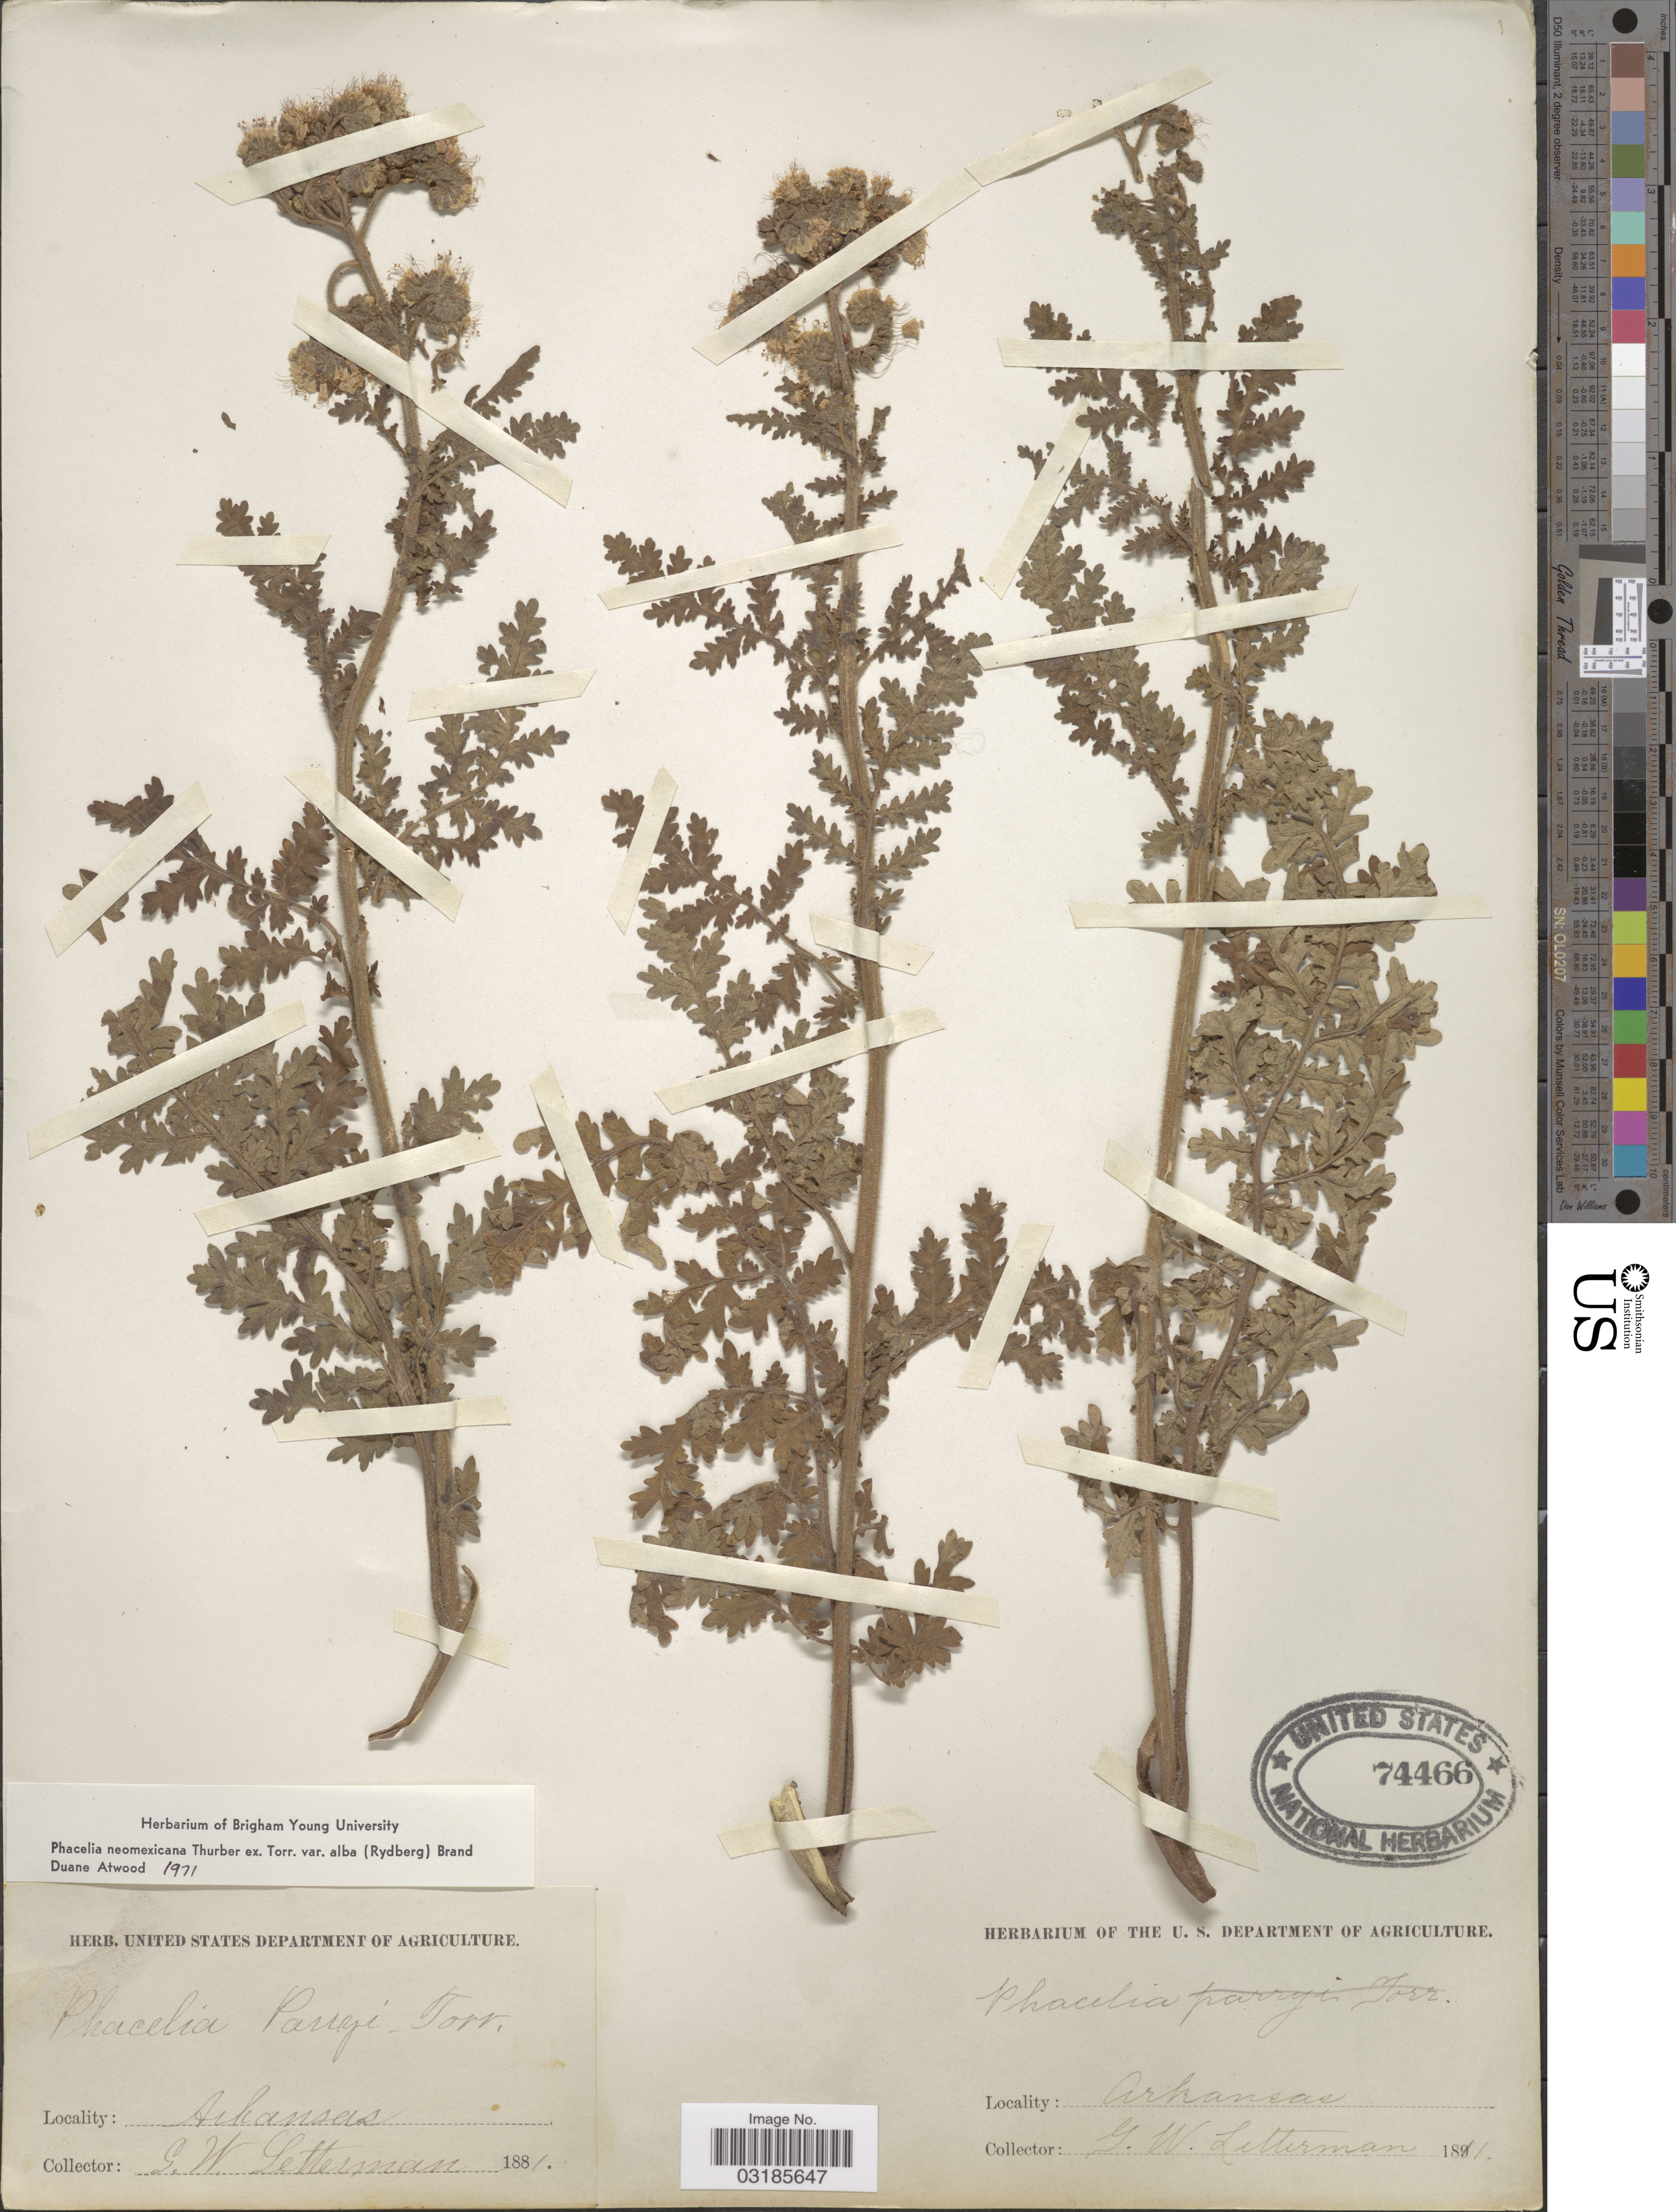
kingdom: Plantae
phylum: Tracheophyta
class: Magnoliopsida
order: Boraginales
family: Hydrophyllaceae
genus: Phacelia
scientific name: Phacelia neomexicana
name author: Thurb. ex Torr.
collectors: G. W. Letterman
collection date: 1881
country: United States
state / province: Arkansas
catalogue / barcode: US 74466